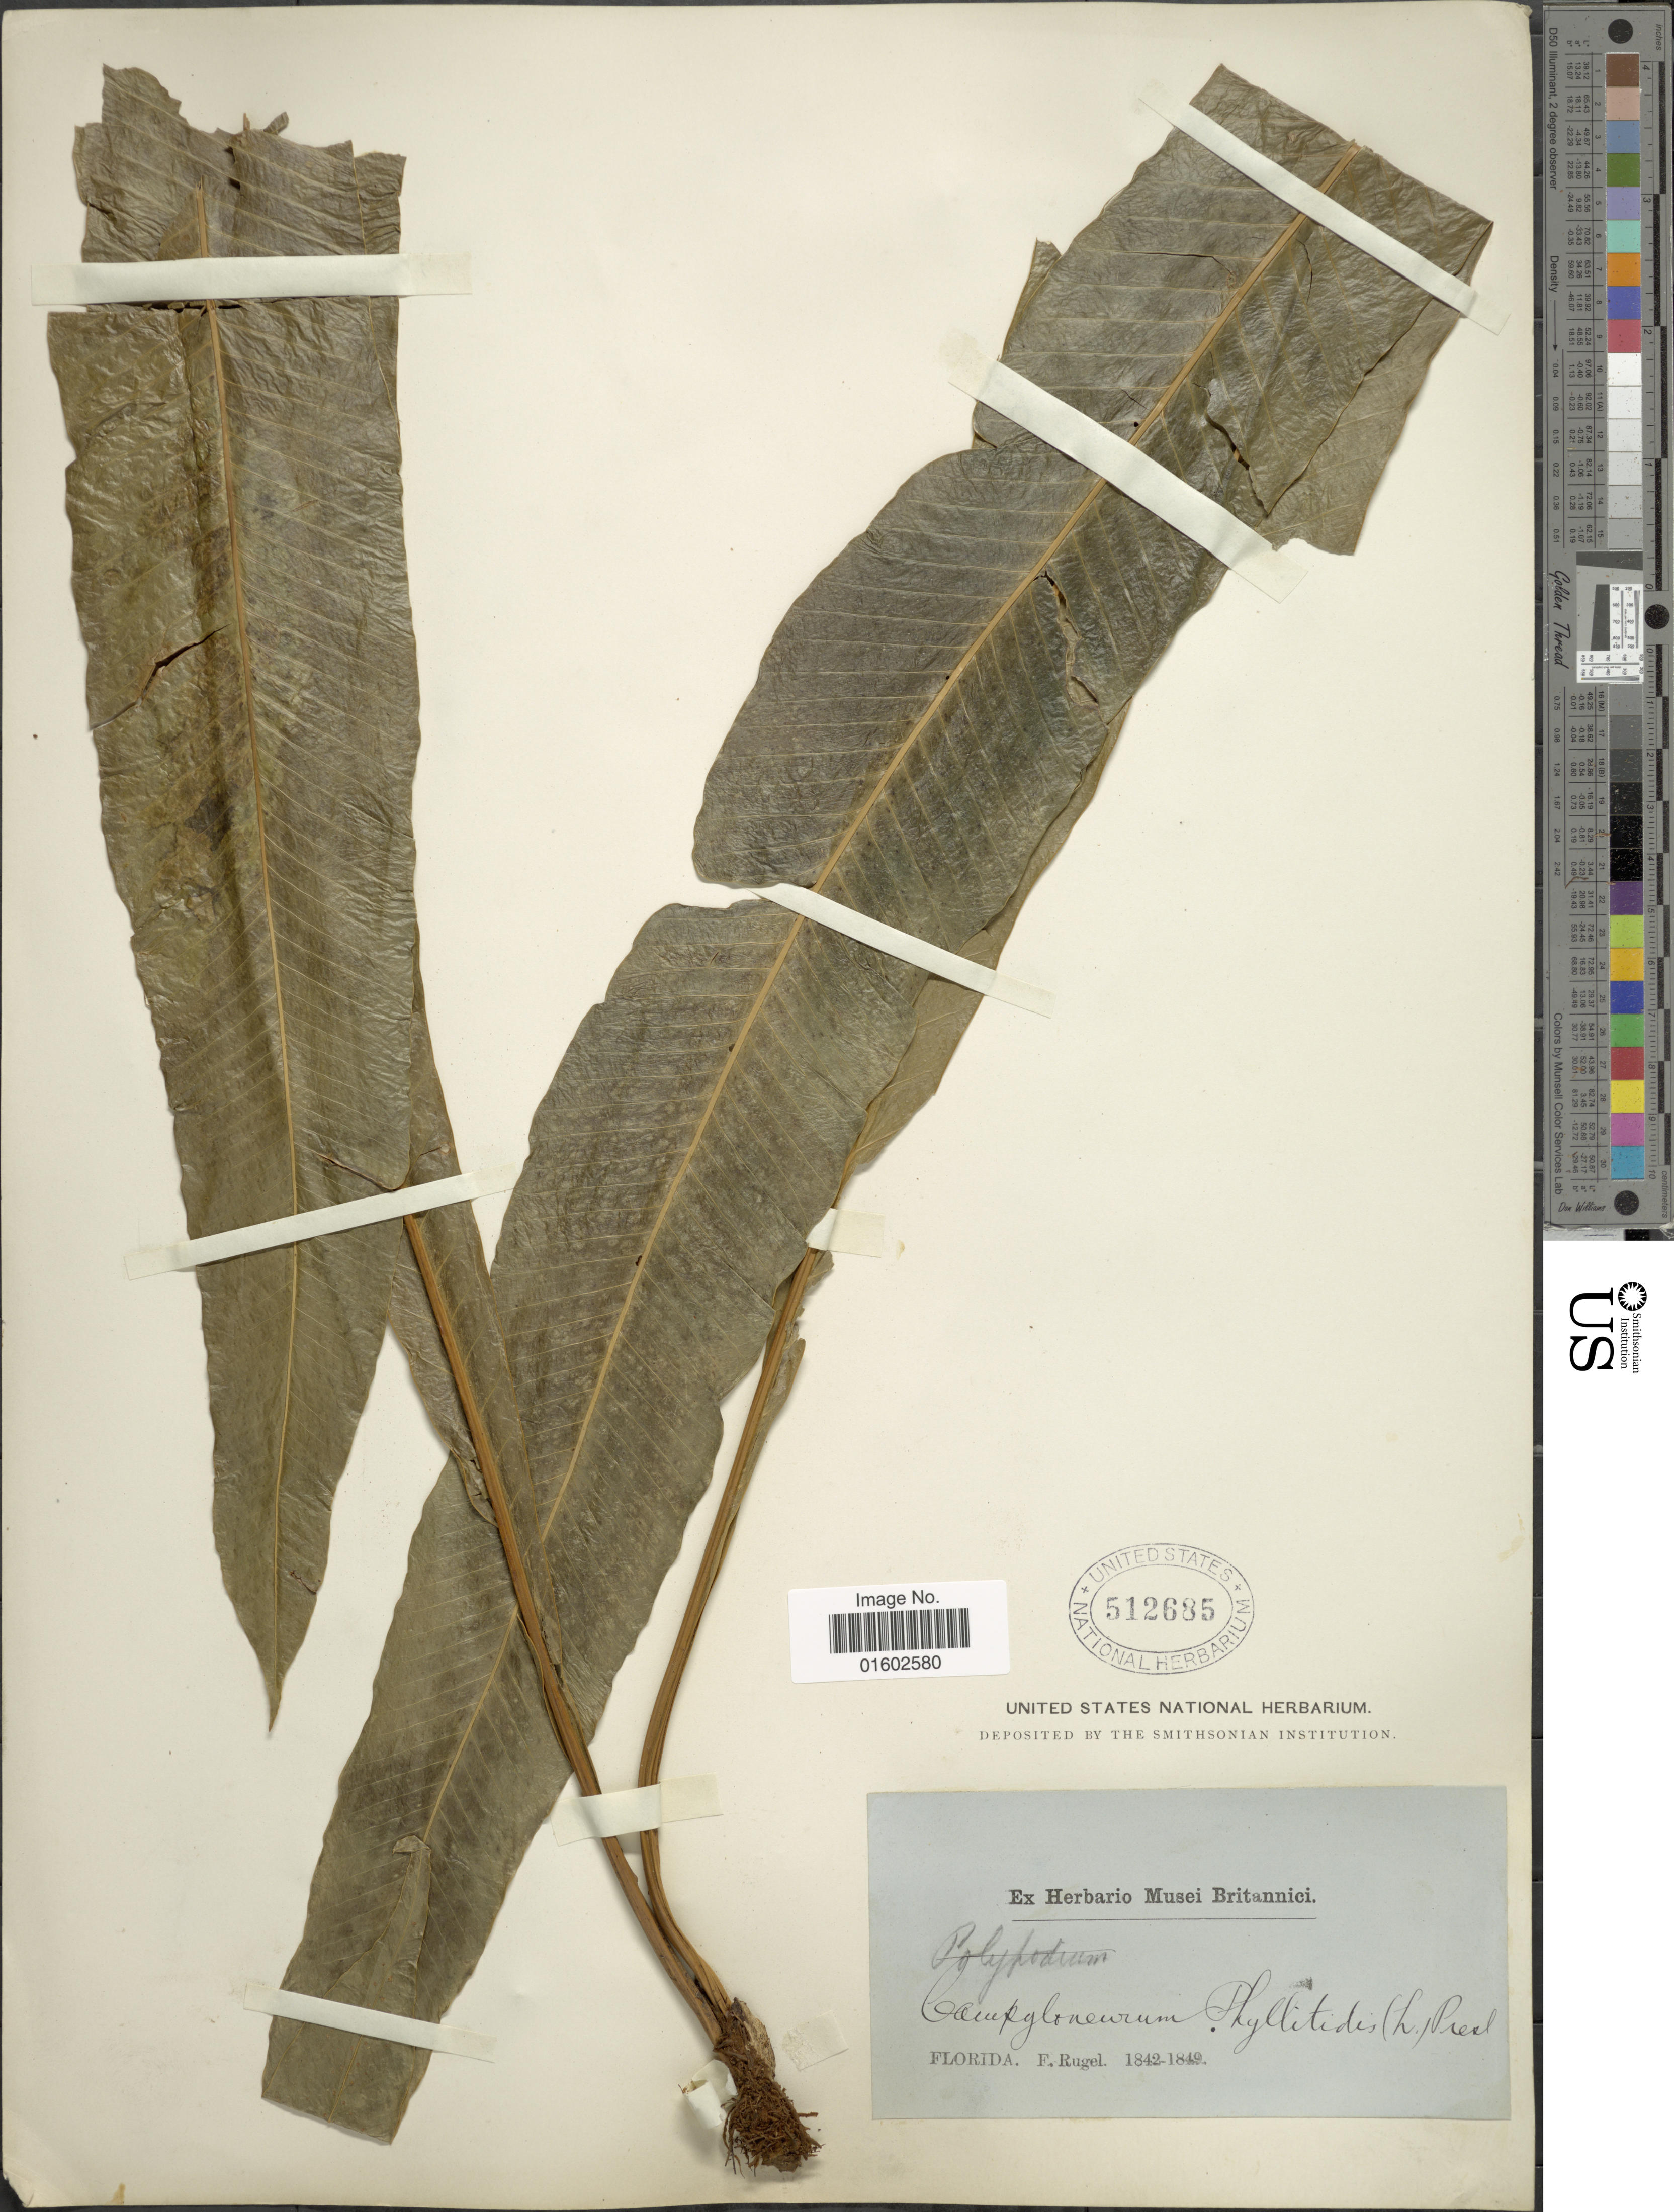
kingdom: Plantae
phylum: Tracheophyta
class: Polypodiopsida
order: Polypodiales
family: Polypodiaceae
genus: Campyloneurum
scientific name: Campyloneurum phyllitidis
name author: (L.) C. Presl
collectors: F. Rugel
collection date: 1842/1849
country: United States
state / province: Florida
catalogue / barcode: US 512685